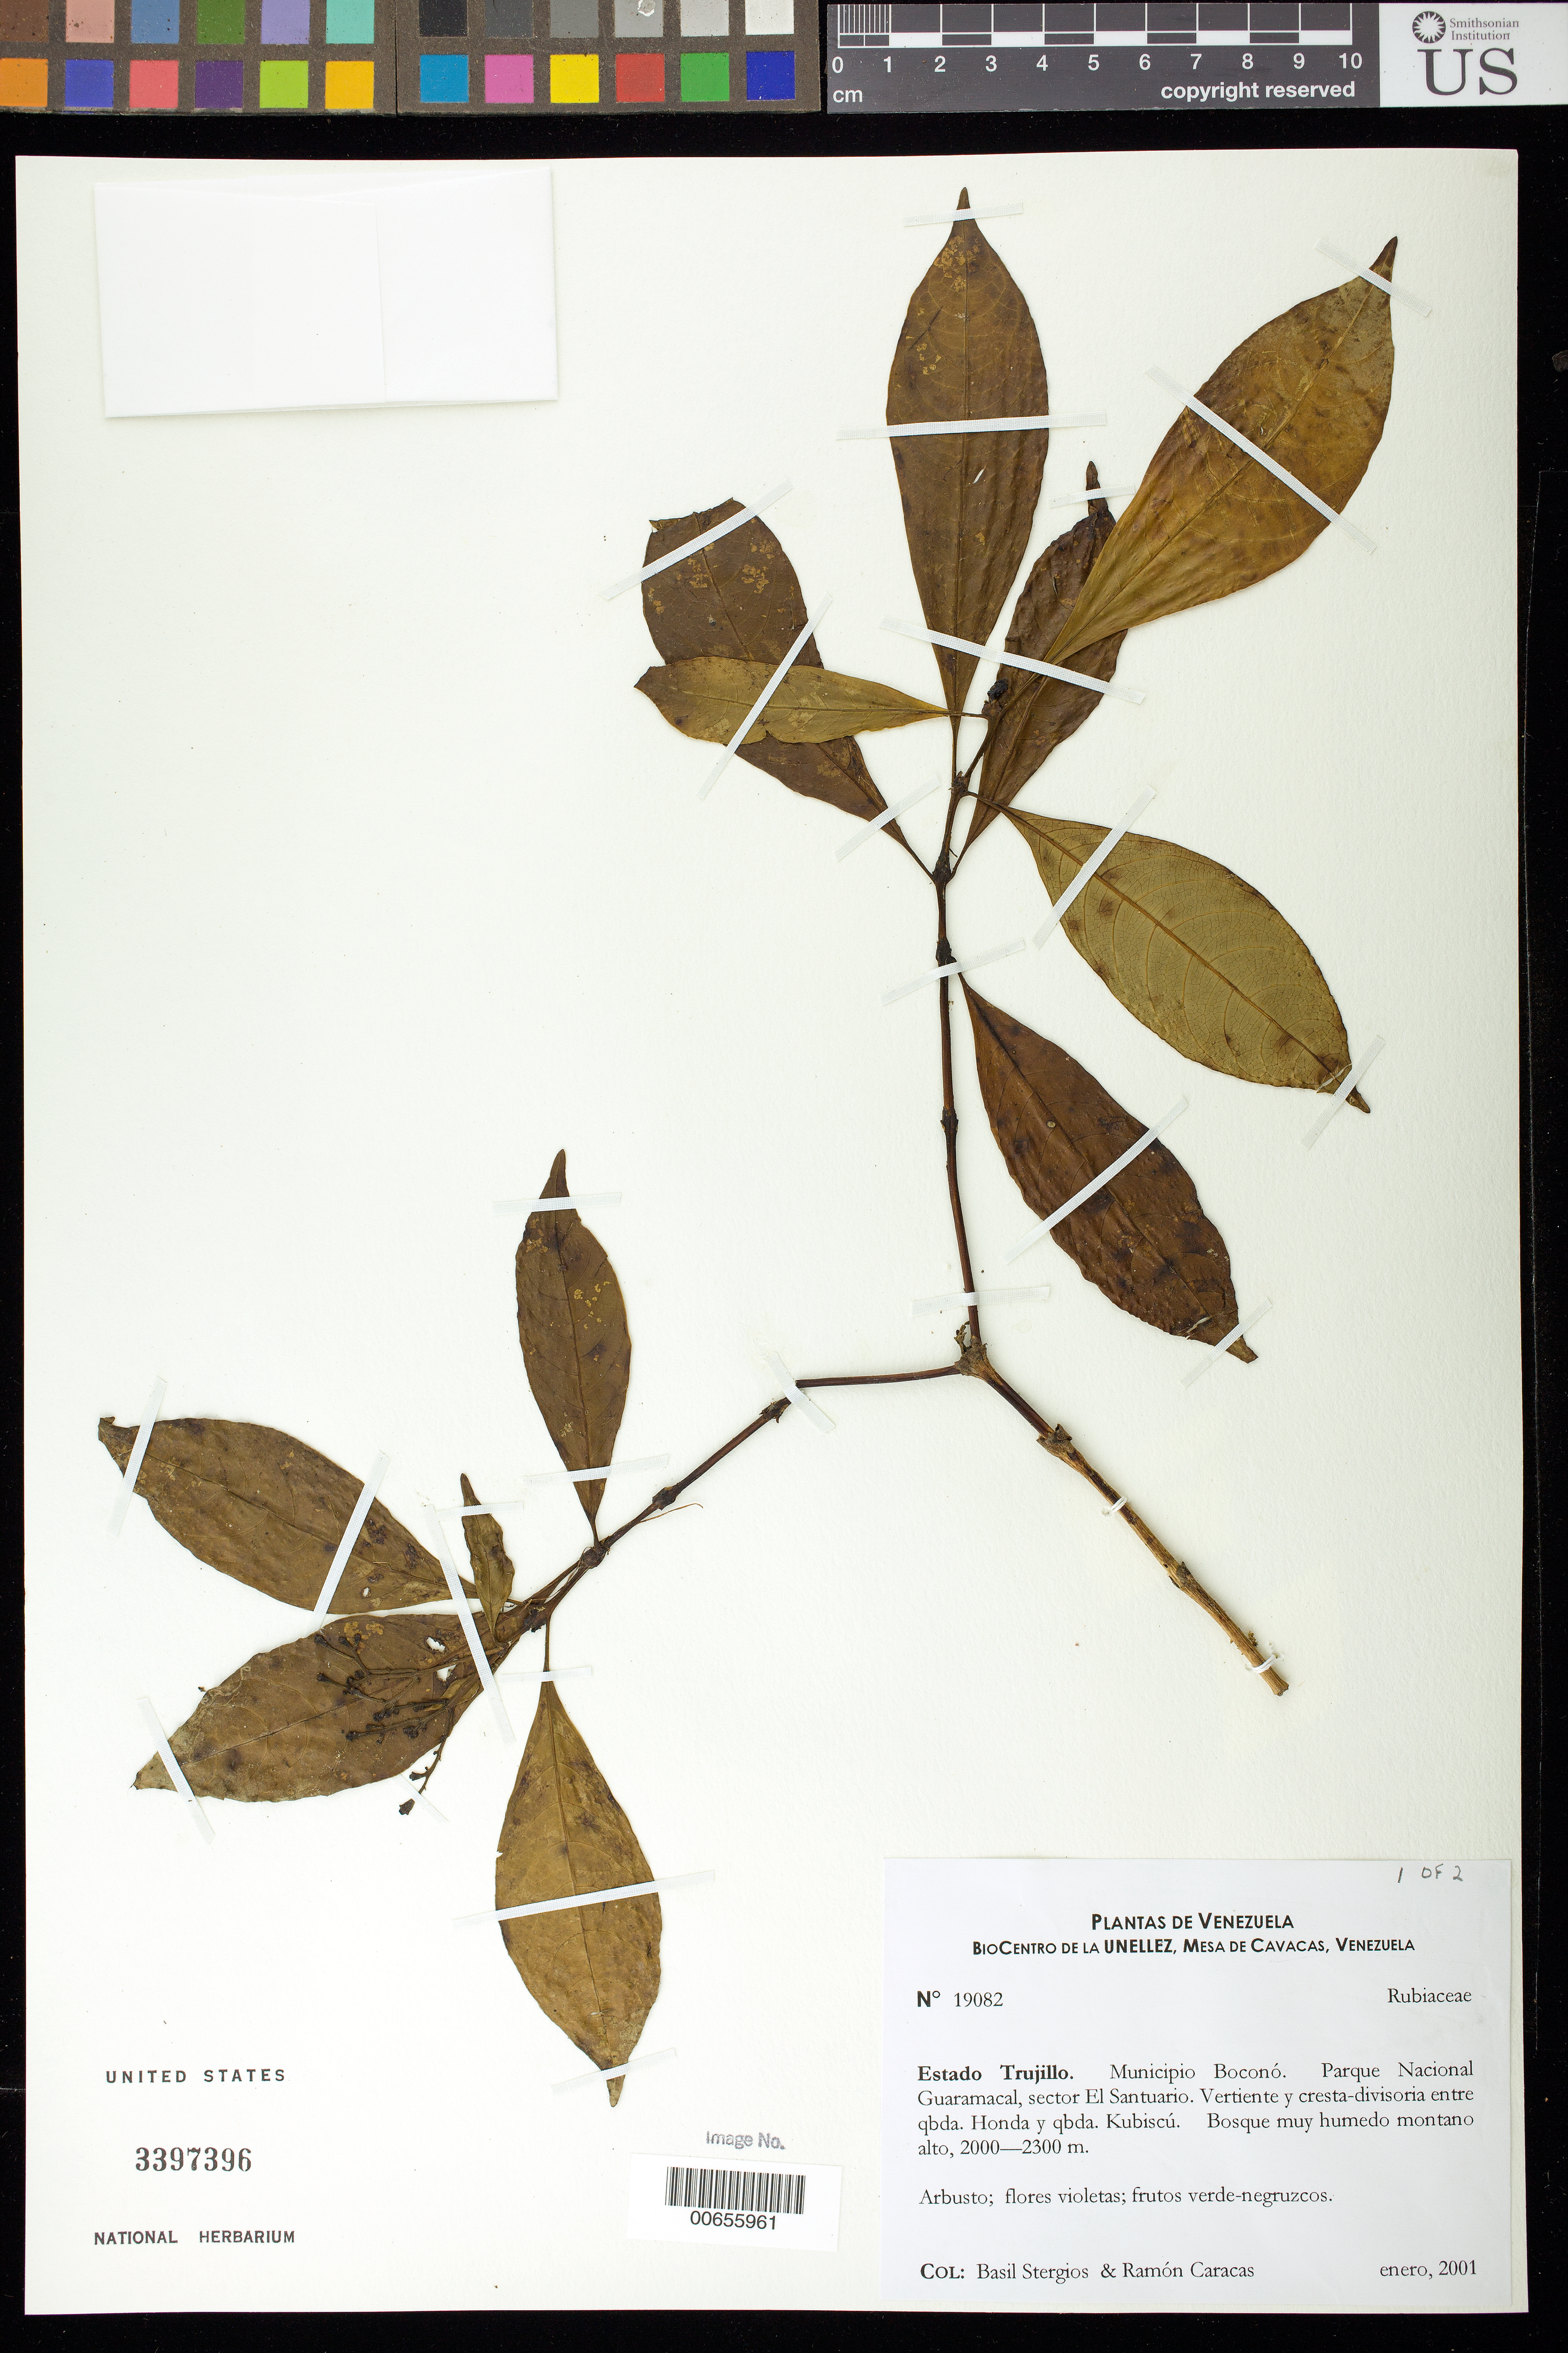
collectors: B. G. Stergios & R. Caracas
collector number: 19082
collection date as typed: Jan 2001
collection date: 2001-01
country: Venezuela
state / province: Trujillo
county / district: Boconó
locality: Parque Nacional Guaramacal, sector El Santuario, vertiente y cresta-divisoria entre Quebrada Honda y Quebrada Kubiscú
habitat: Bosque muy húmedo montano alto.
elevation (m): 2000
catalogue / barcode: US 3397396